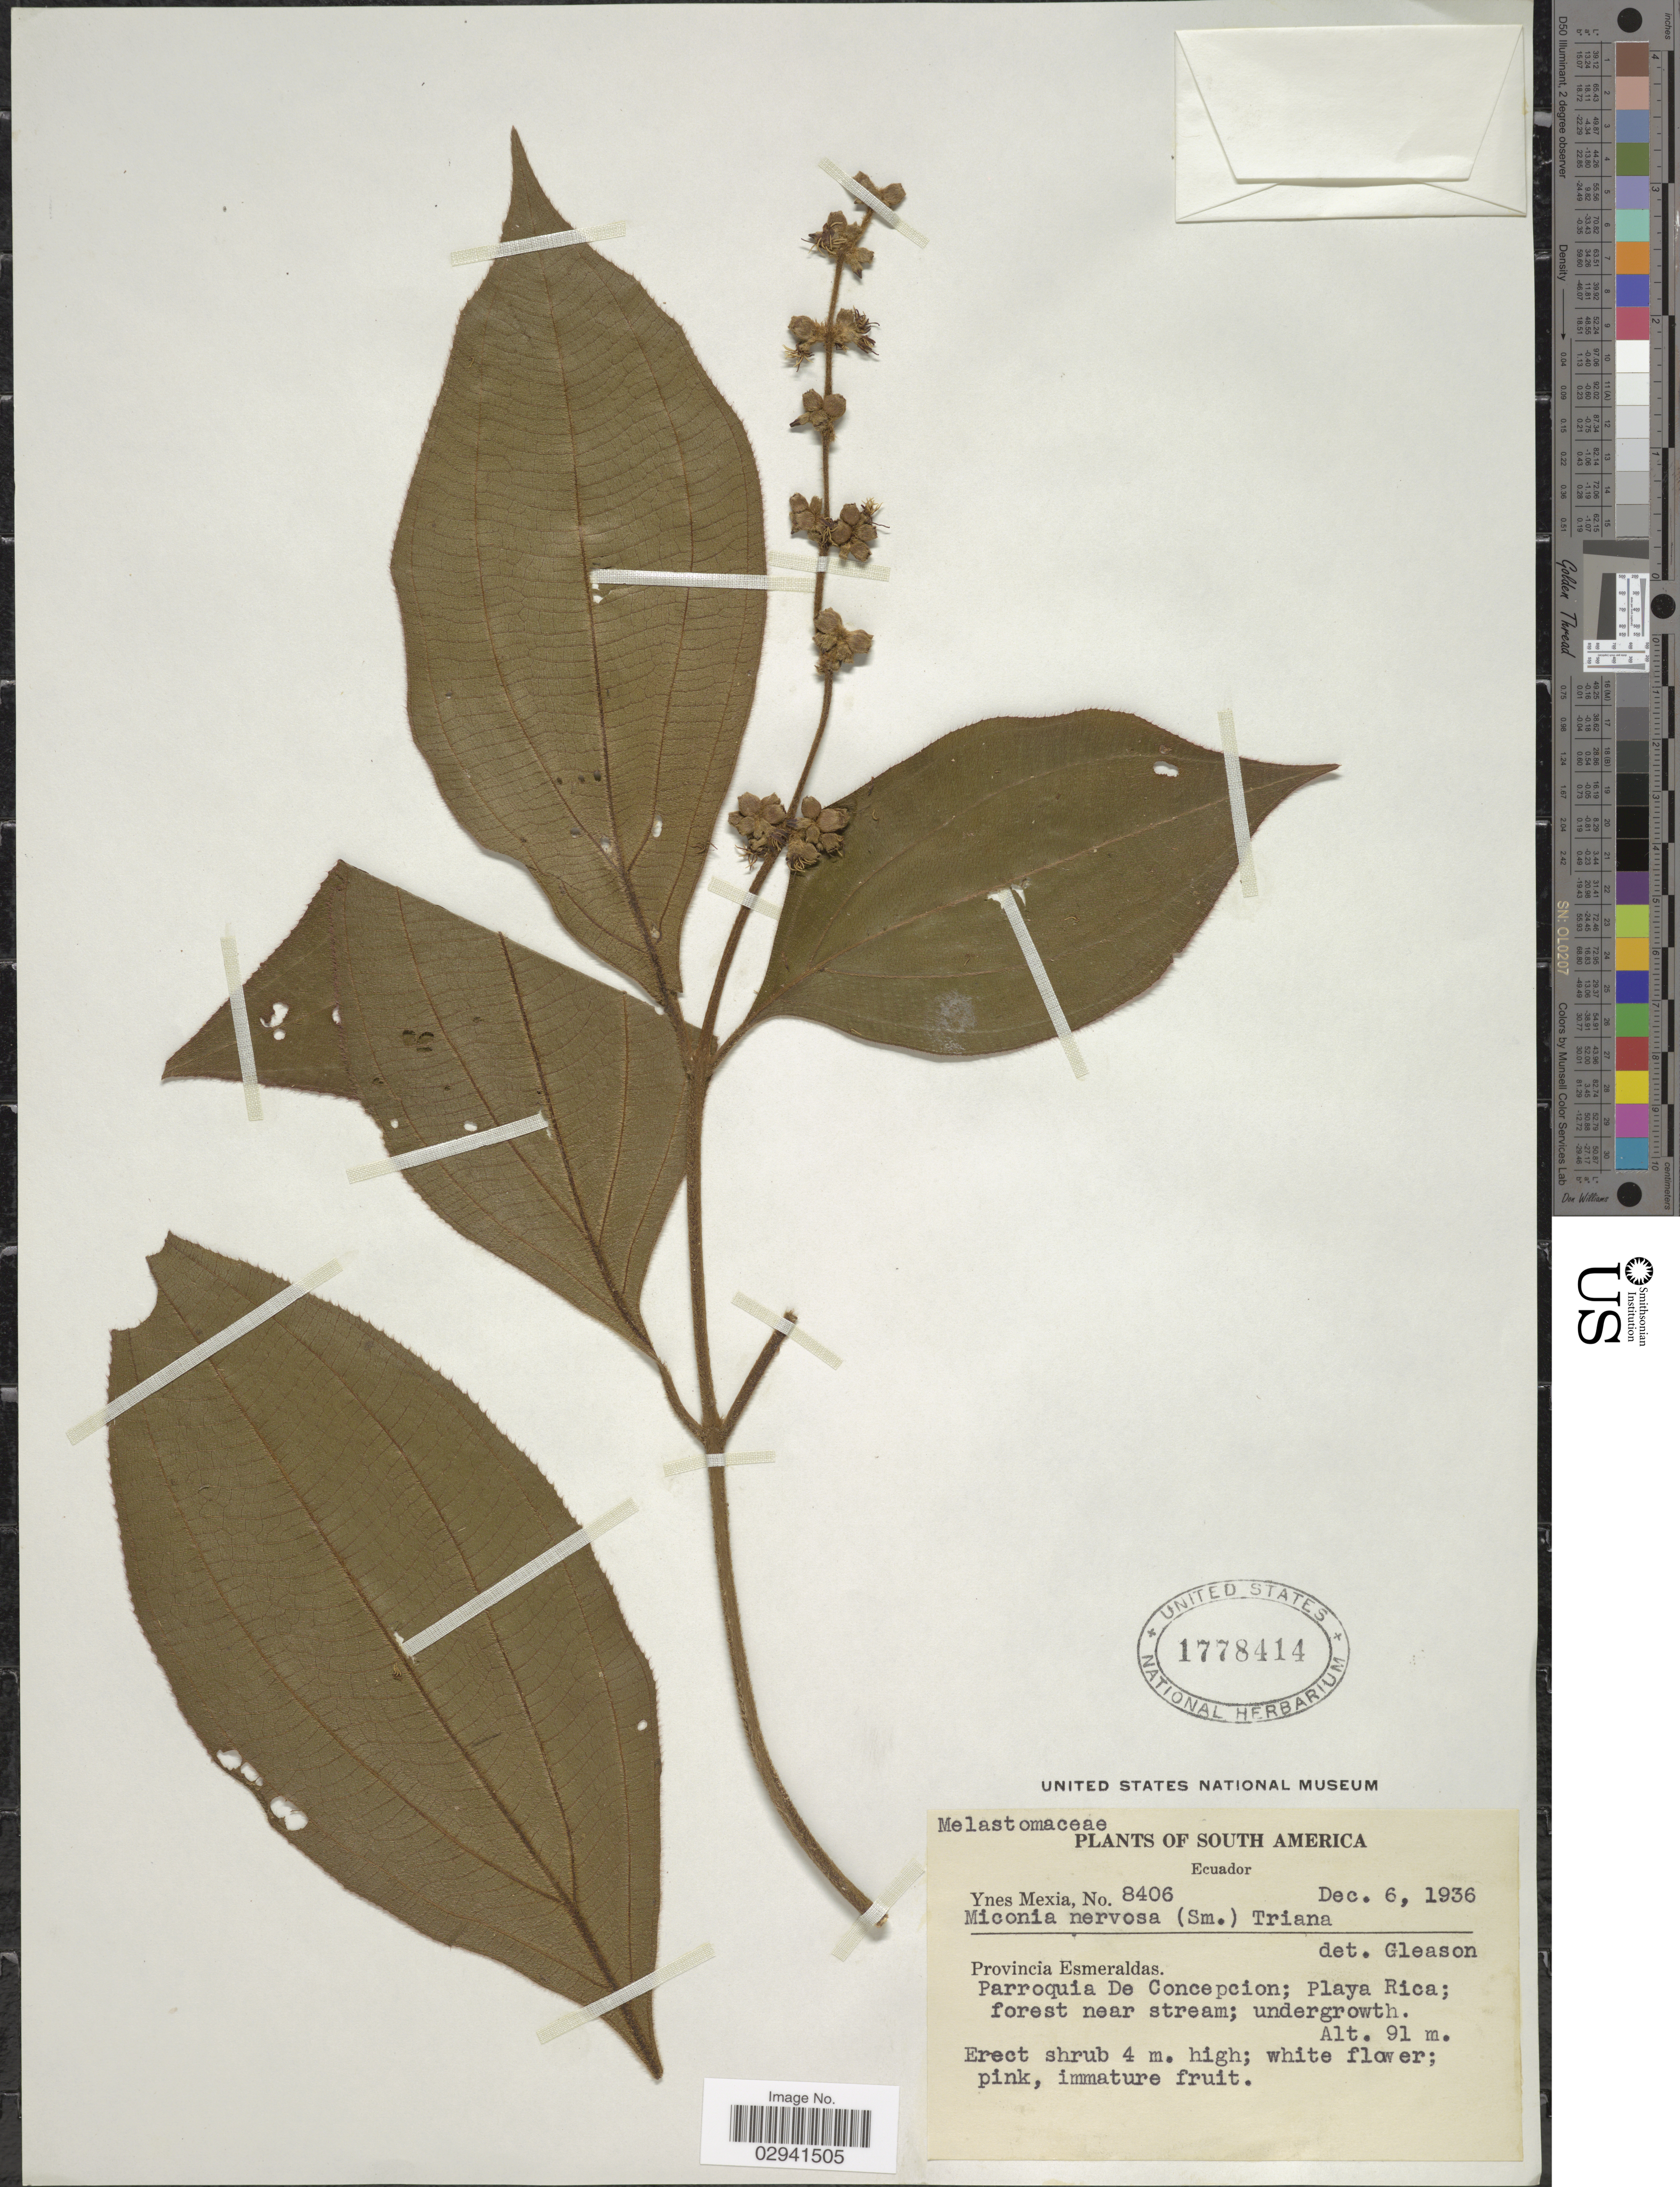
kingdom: Plantae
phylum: Tracheophyta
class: Magnoliopsida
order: Myrtales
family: Melastomataceae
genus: Miconia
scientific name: Miconia nervosa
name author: (Sm.) Triana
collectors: Y. Mexia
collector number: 8406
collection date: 1936-12-06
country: Ecuador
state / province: Esmeraldas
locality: Parroquia de Concepcion, Playa Rica.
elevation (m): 91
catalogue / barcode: US 1778414